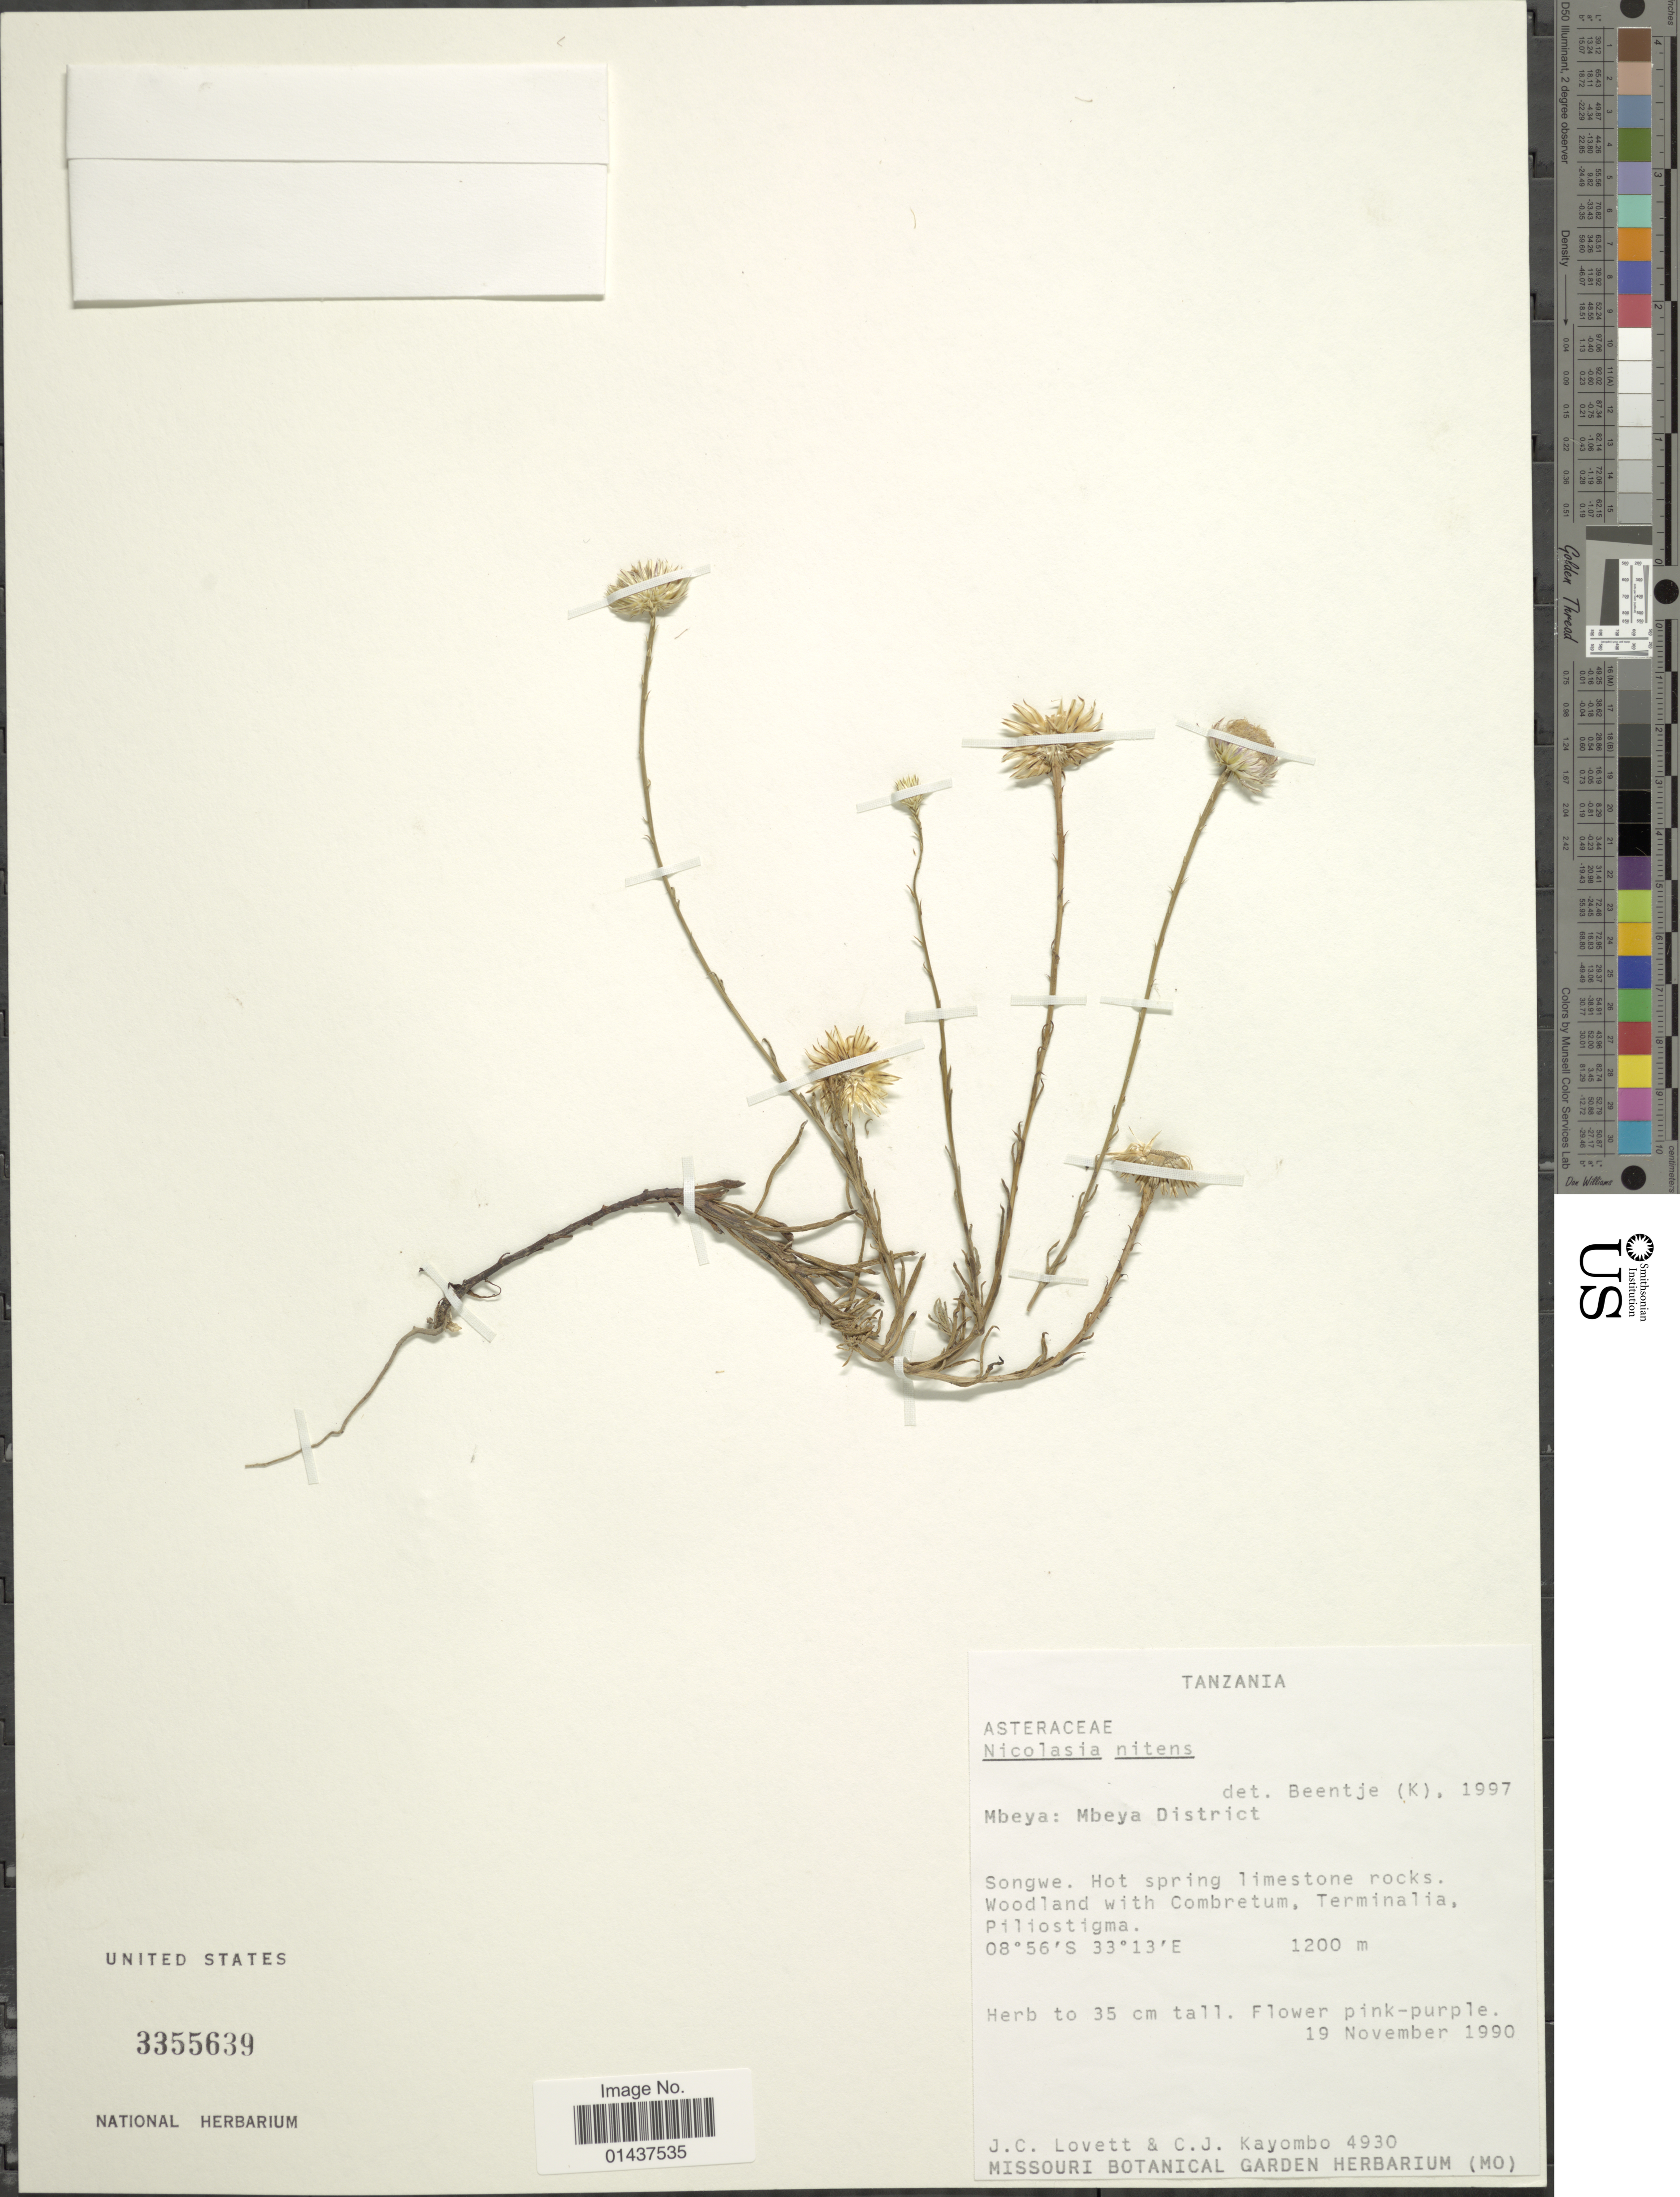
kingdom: Plantae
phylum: Tracheophyta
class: Magnoliopsida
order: Asterales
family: Asteraceae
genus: Nicolasia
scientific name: Nicolasia nitens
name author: (O. Hoffm.) Eyles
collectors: P. Lovett & C. Kayombo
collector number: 4930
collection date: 1990-11-19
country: Tanzania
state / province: Mbeya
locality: Mbozi District, Songwe. Hot Spring limestone rocks.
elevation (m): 1200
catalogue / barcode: US 3355639